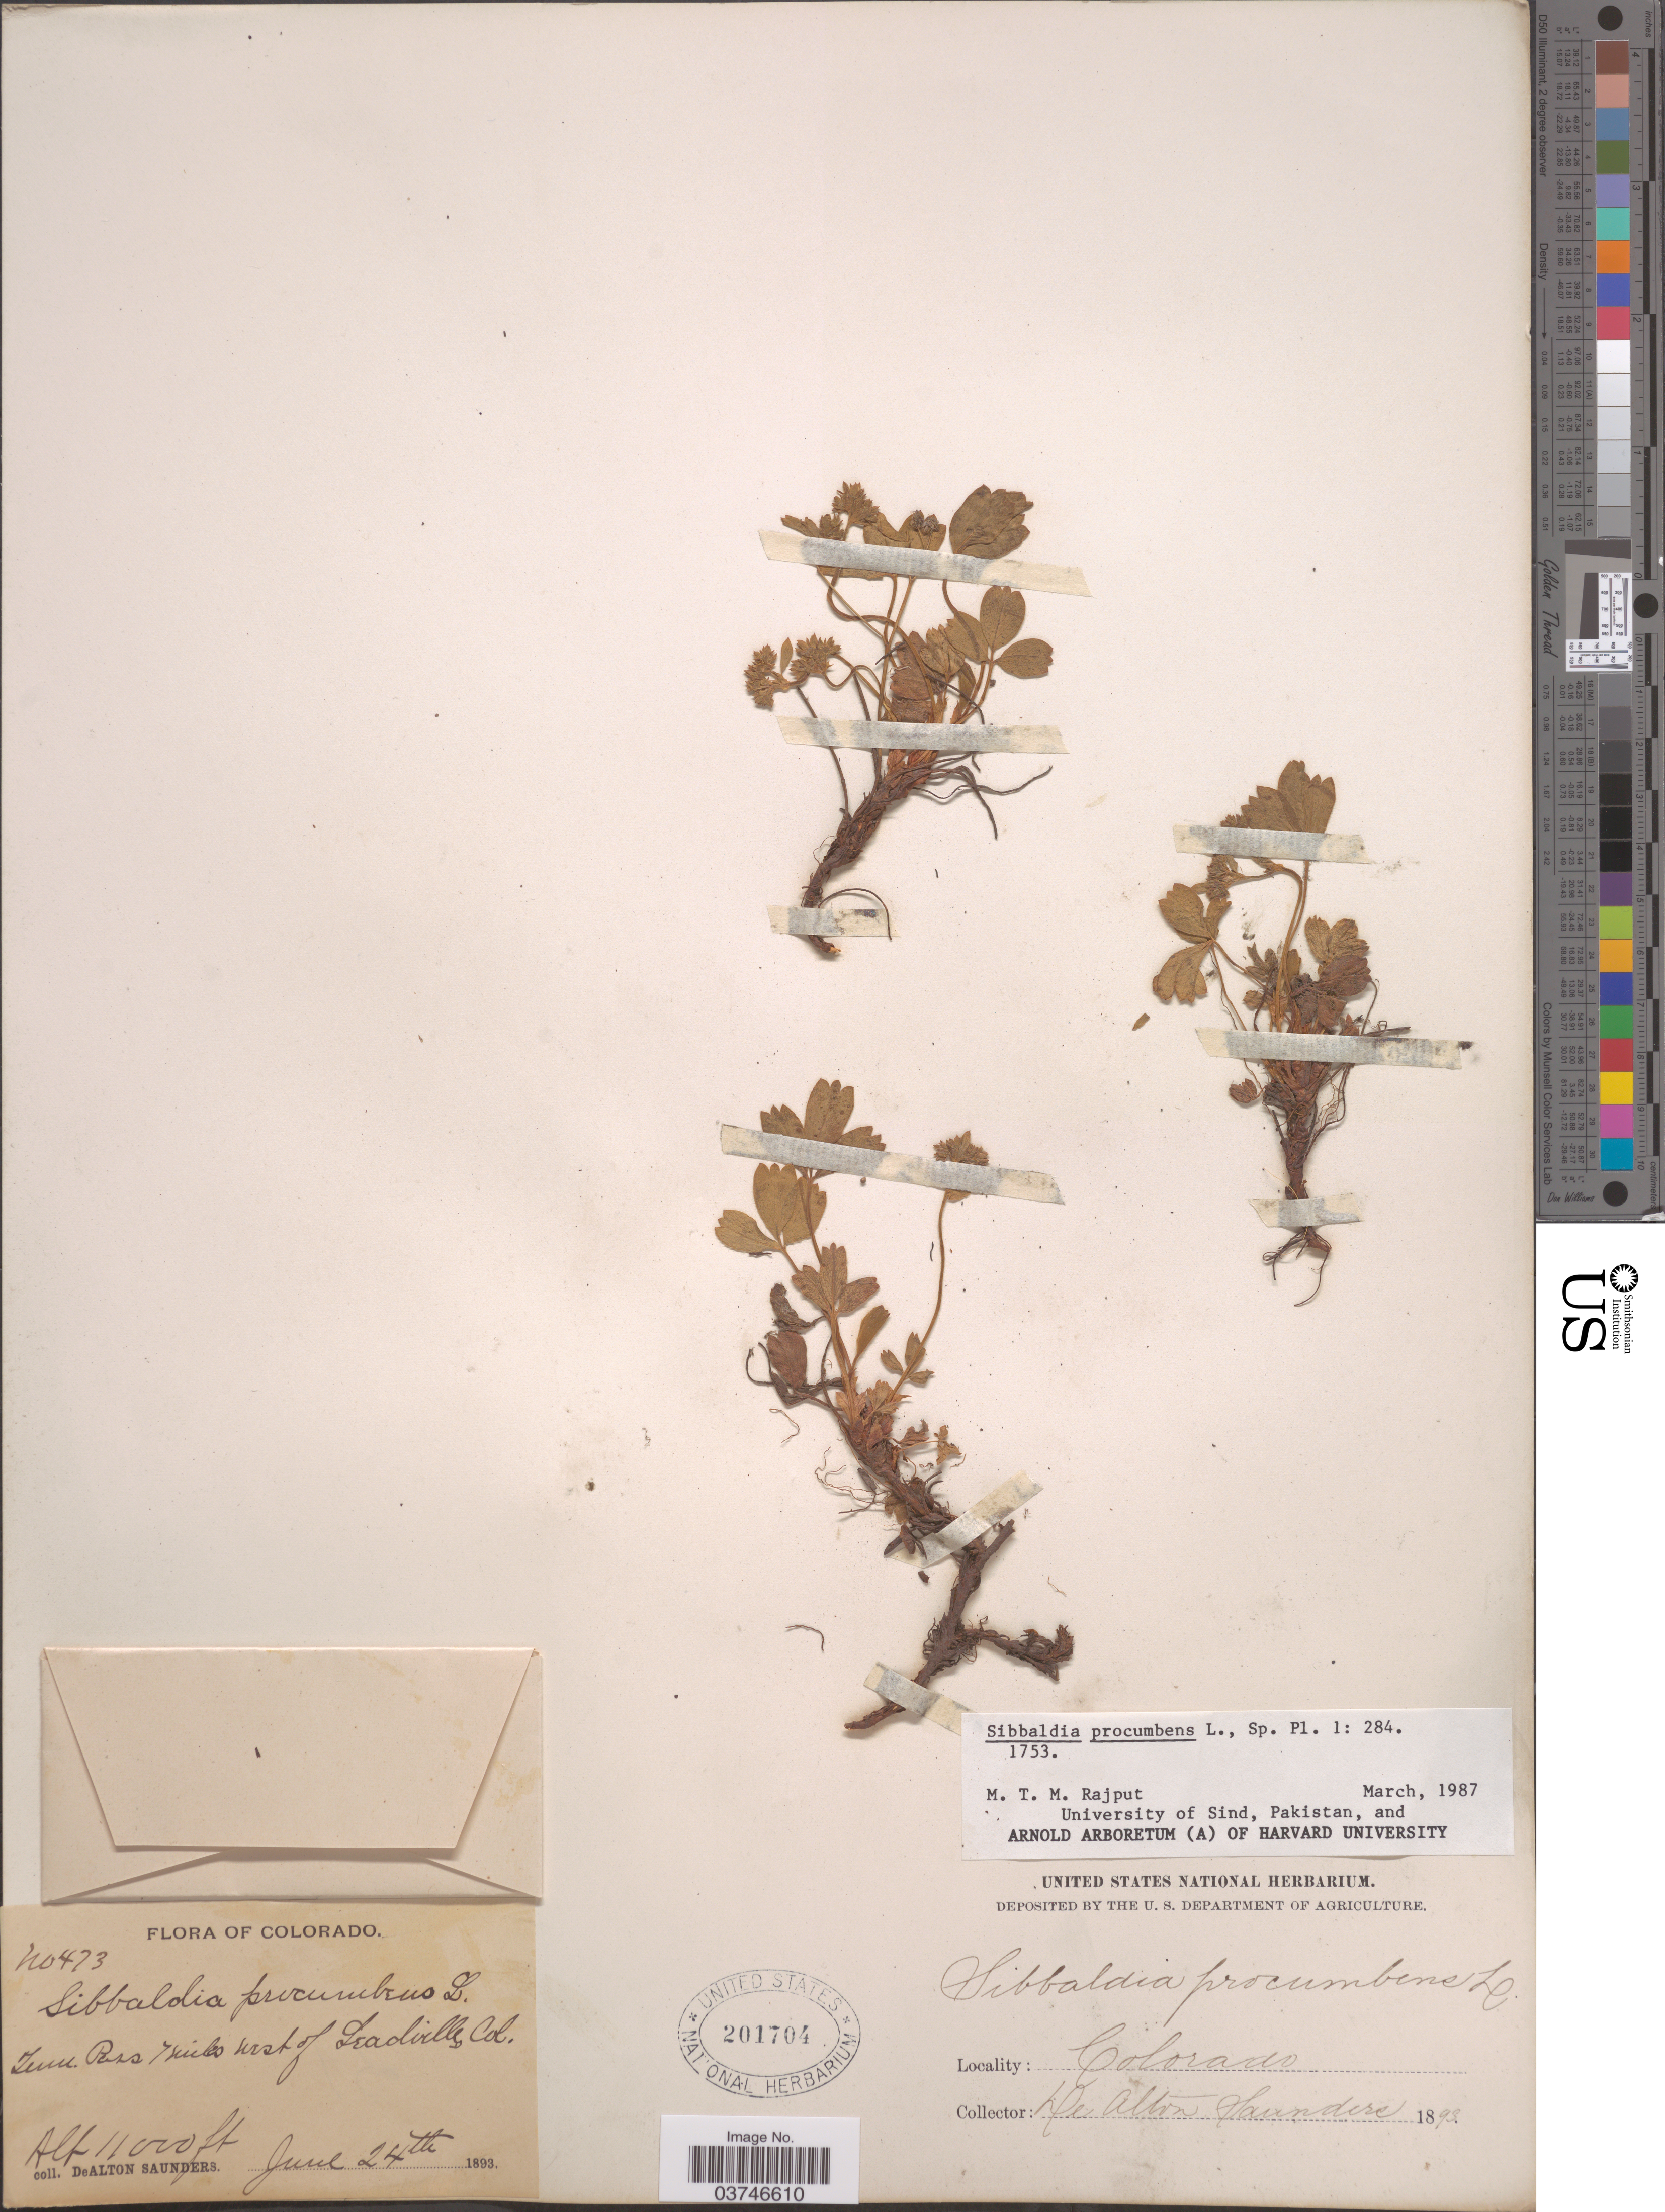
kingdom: Plantae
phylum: Tracheophyta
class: Magnoliopsida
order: Rosales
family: Rosaceae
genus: Sibbaldia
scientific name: Sibbaldia procumbens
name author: L.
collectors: D. A. Saunders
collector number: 473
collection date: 1893-06-24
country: United States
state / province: Colorado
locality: Tenn. Pass, 7 miles west of Leadville.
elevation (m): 3353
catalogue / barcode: US 201704